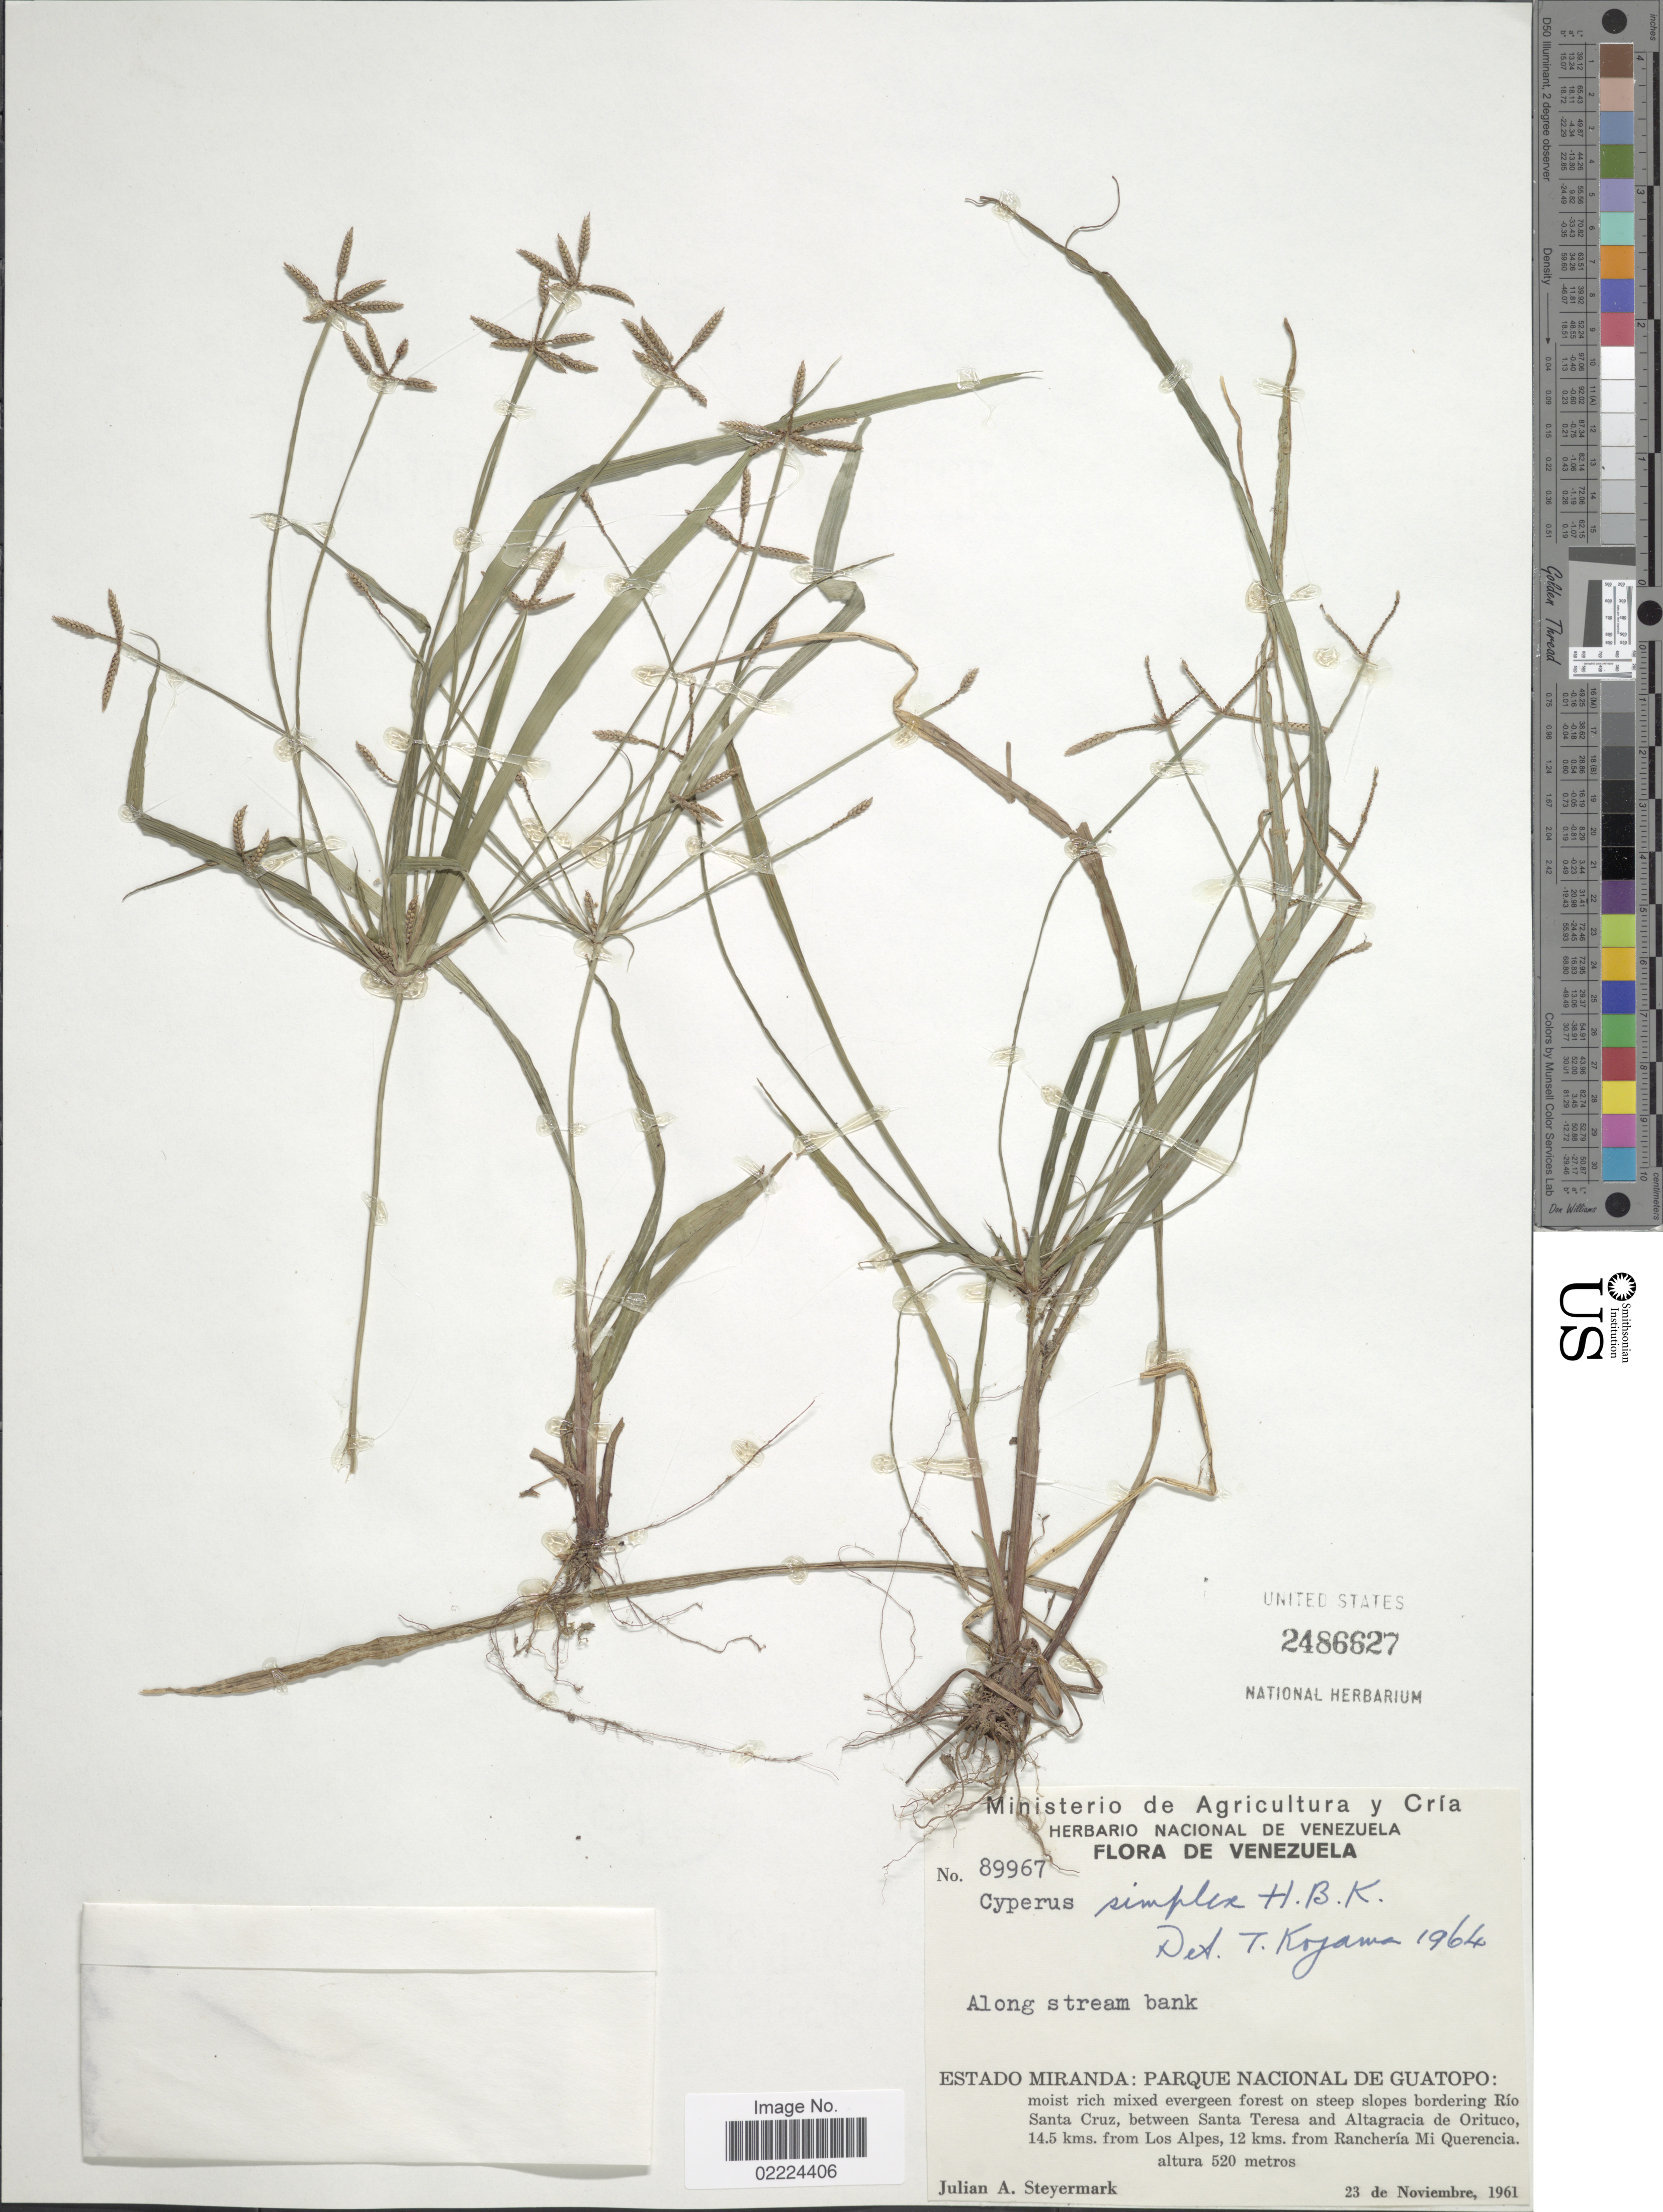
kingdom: Plantae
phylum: Tracheophyta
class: Liliopsida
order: Poales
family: Cyperaceae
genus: Cyperus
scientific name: Cyperus simplex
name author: Kunth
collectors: J. Steyermark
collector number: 89967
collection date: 1961-11-23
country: Venezuela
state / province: Miranda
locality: Parque Nacional de Guatopo, moist rich mixed evergreen forest on steep slopes bordering Rio Santa Cruz, between Santa Teresa and Altagracia de Orituco, 14.5 kms. from Los Alpes, 12 kms. from Rancheria Mi Querencia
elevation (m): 520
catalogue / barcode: US 2486627